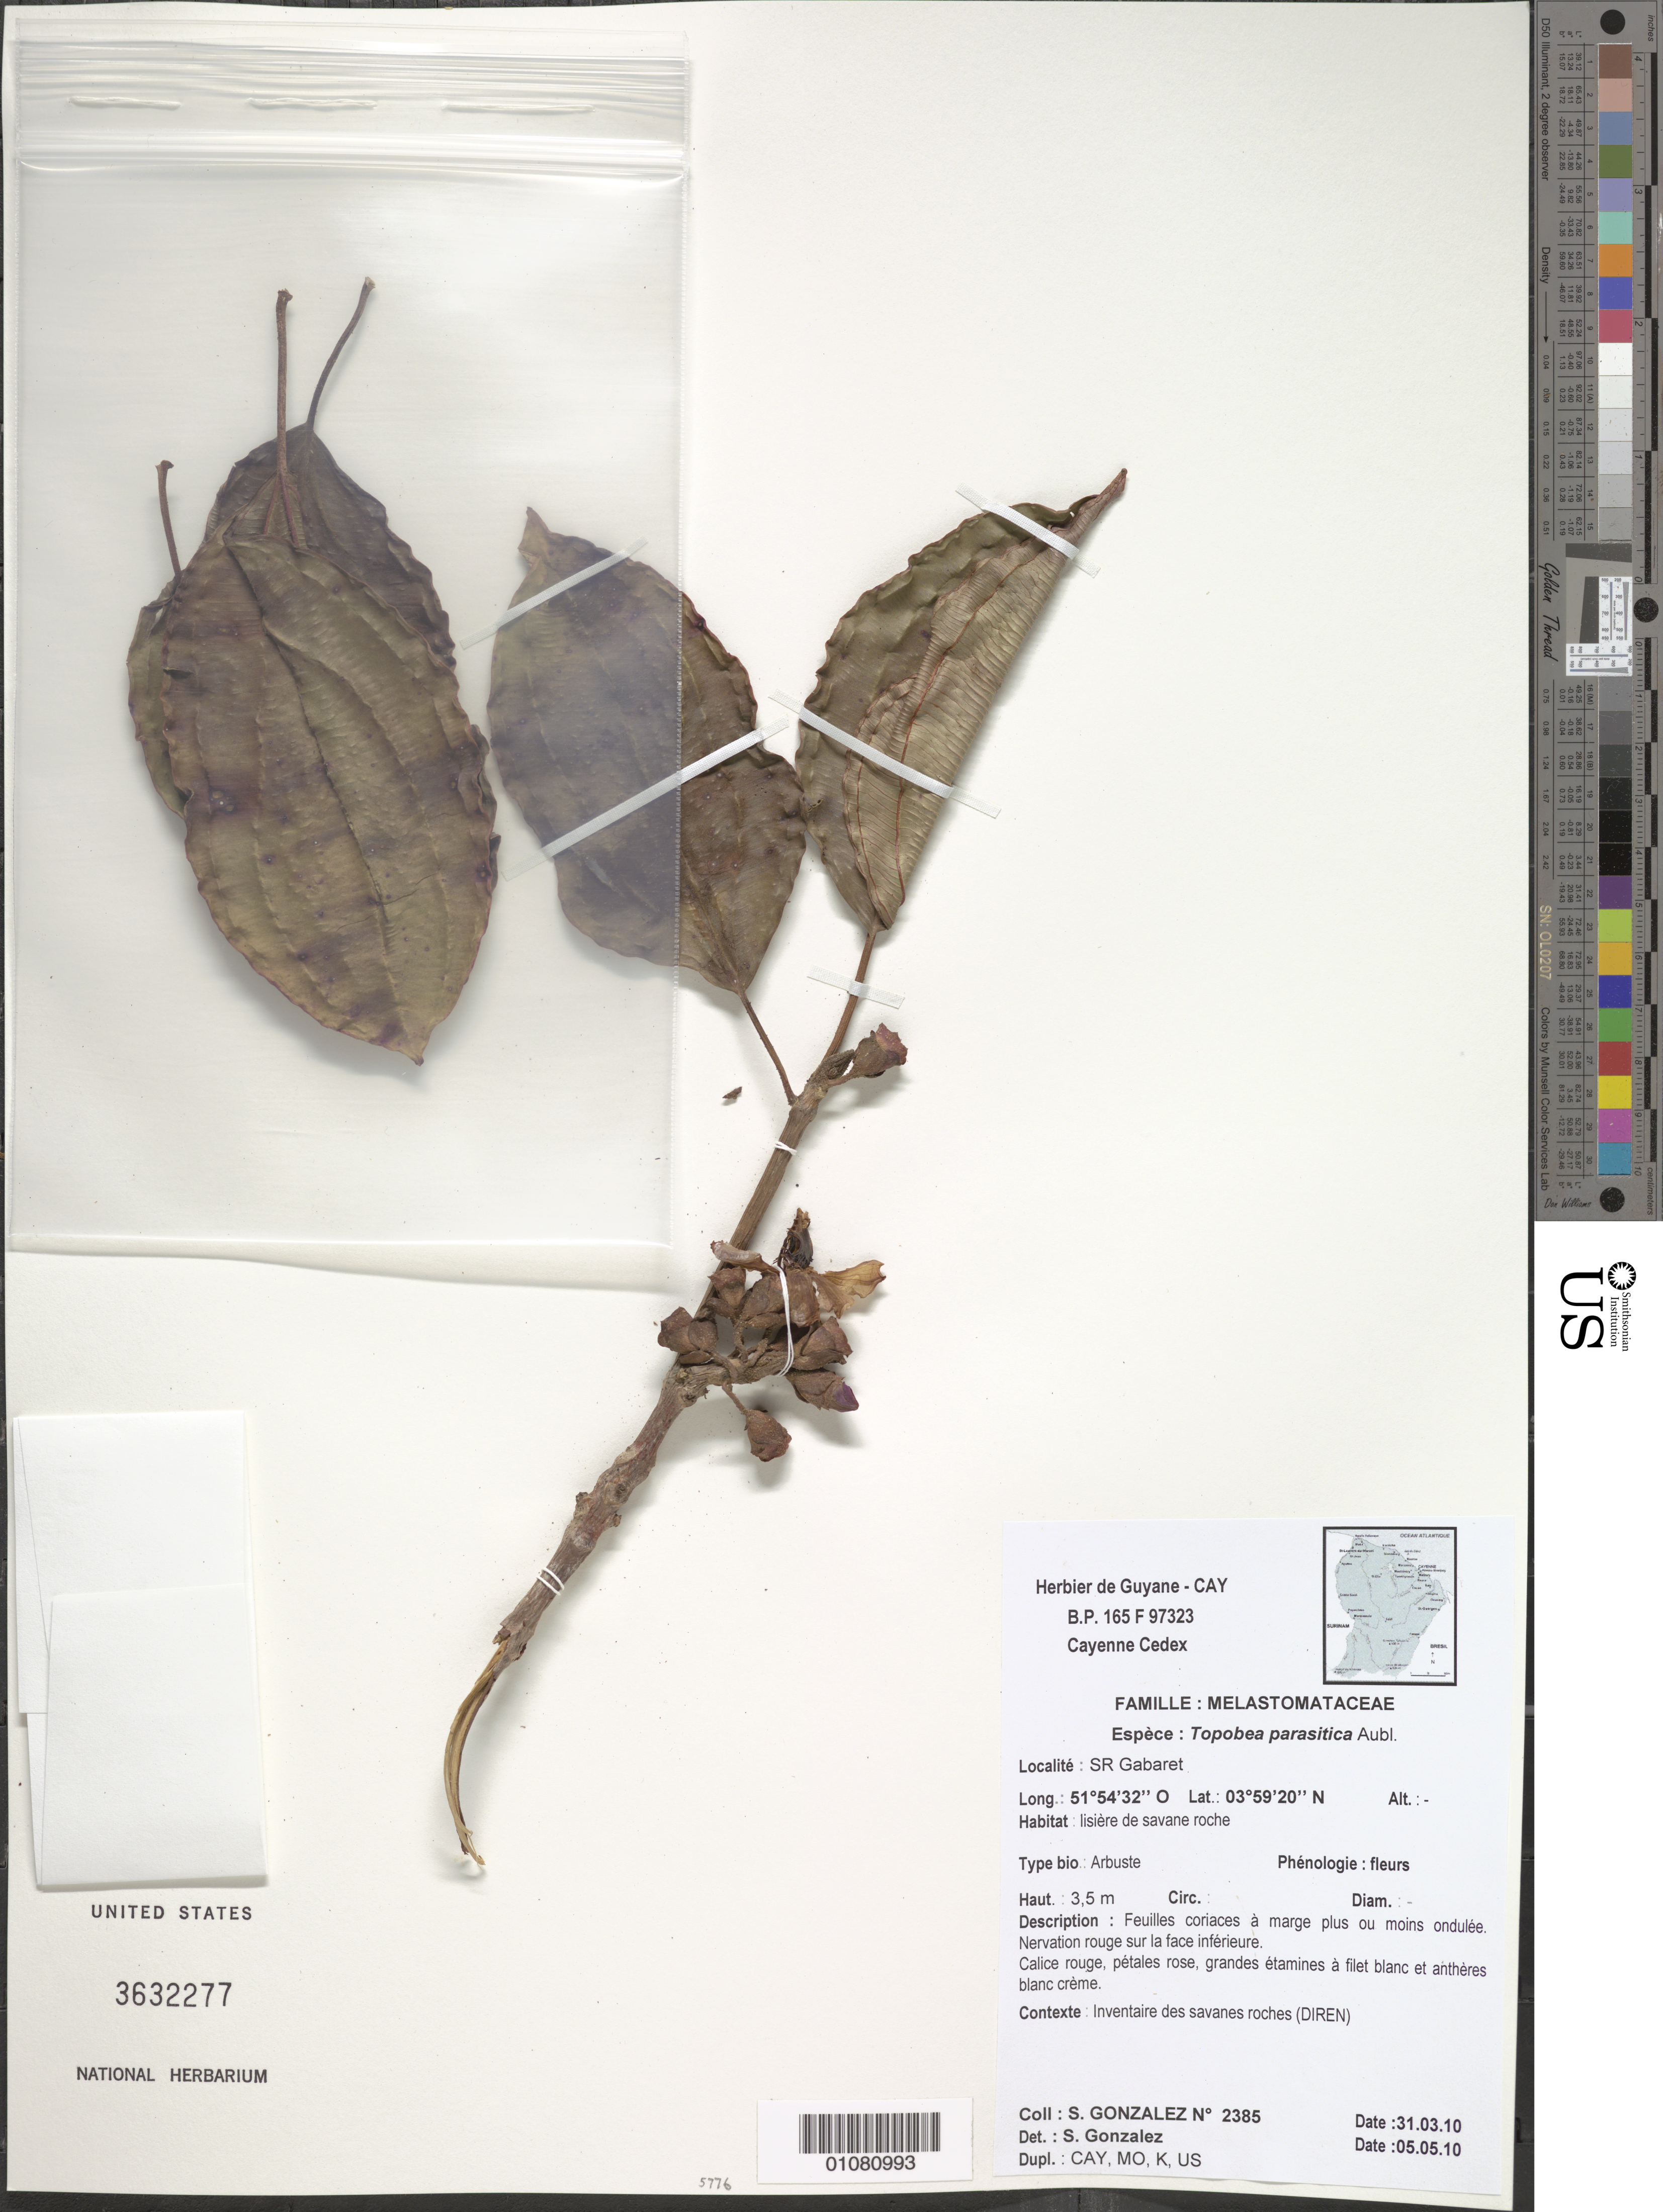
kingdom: Plantae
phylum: Tracheophyta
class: Magnoliopsida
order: Myrtales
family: Melastomataceae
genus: Topobea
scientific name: Topobea parasitica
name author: Aubl.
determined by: Gonzalez, Sophie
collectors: S. Gonzalez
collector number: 2385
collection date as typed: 31-Mar-10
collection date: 1910-03-31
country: French Guiana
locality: SR Gabaret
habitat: Lisiere de savane roche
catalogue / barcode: US 3632277